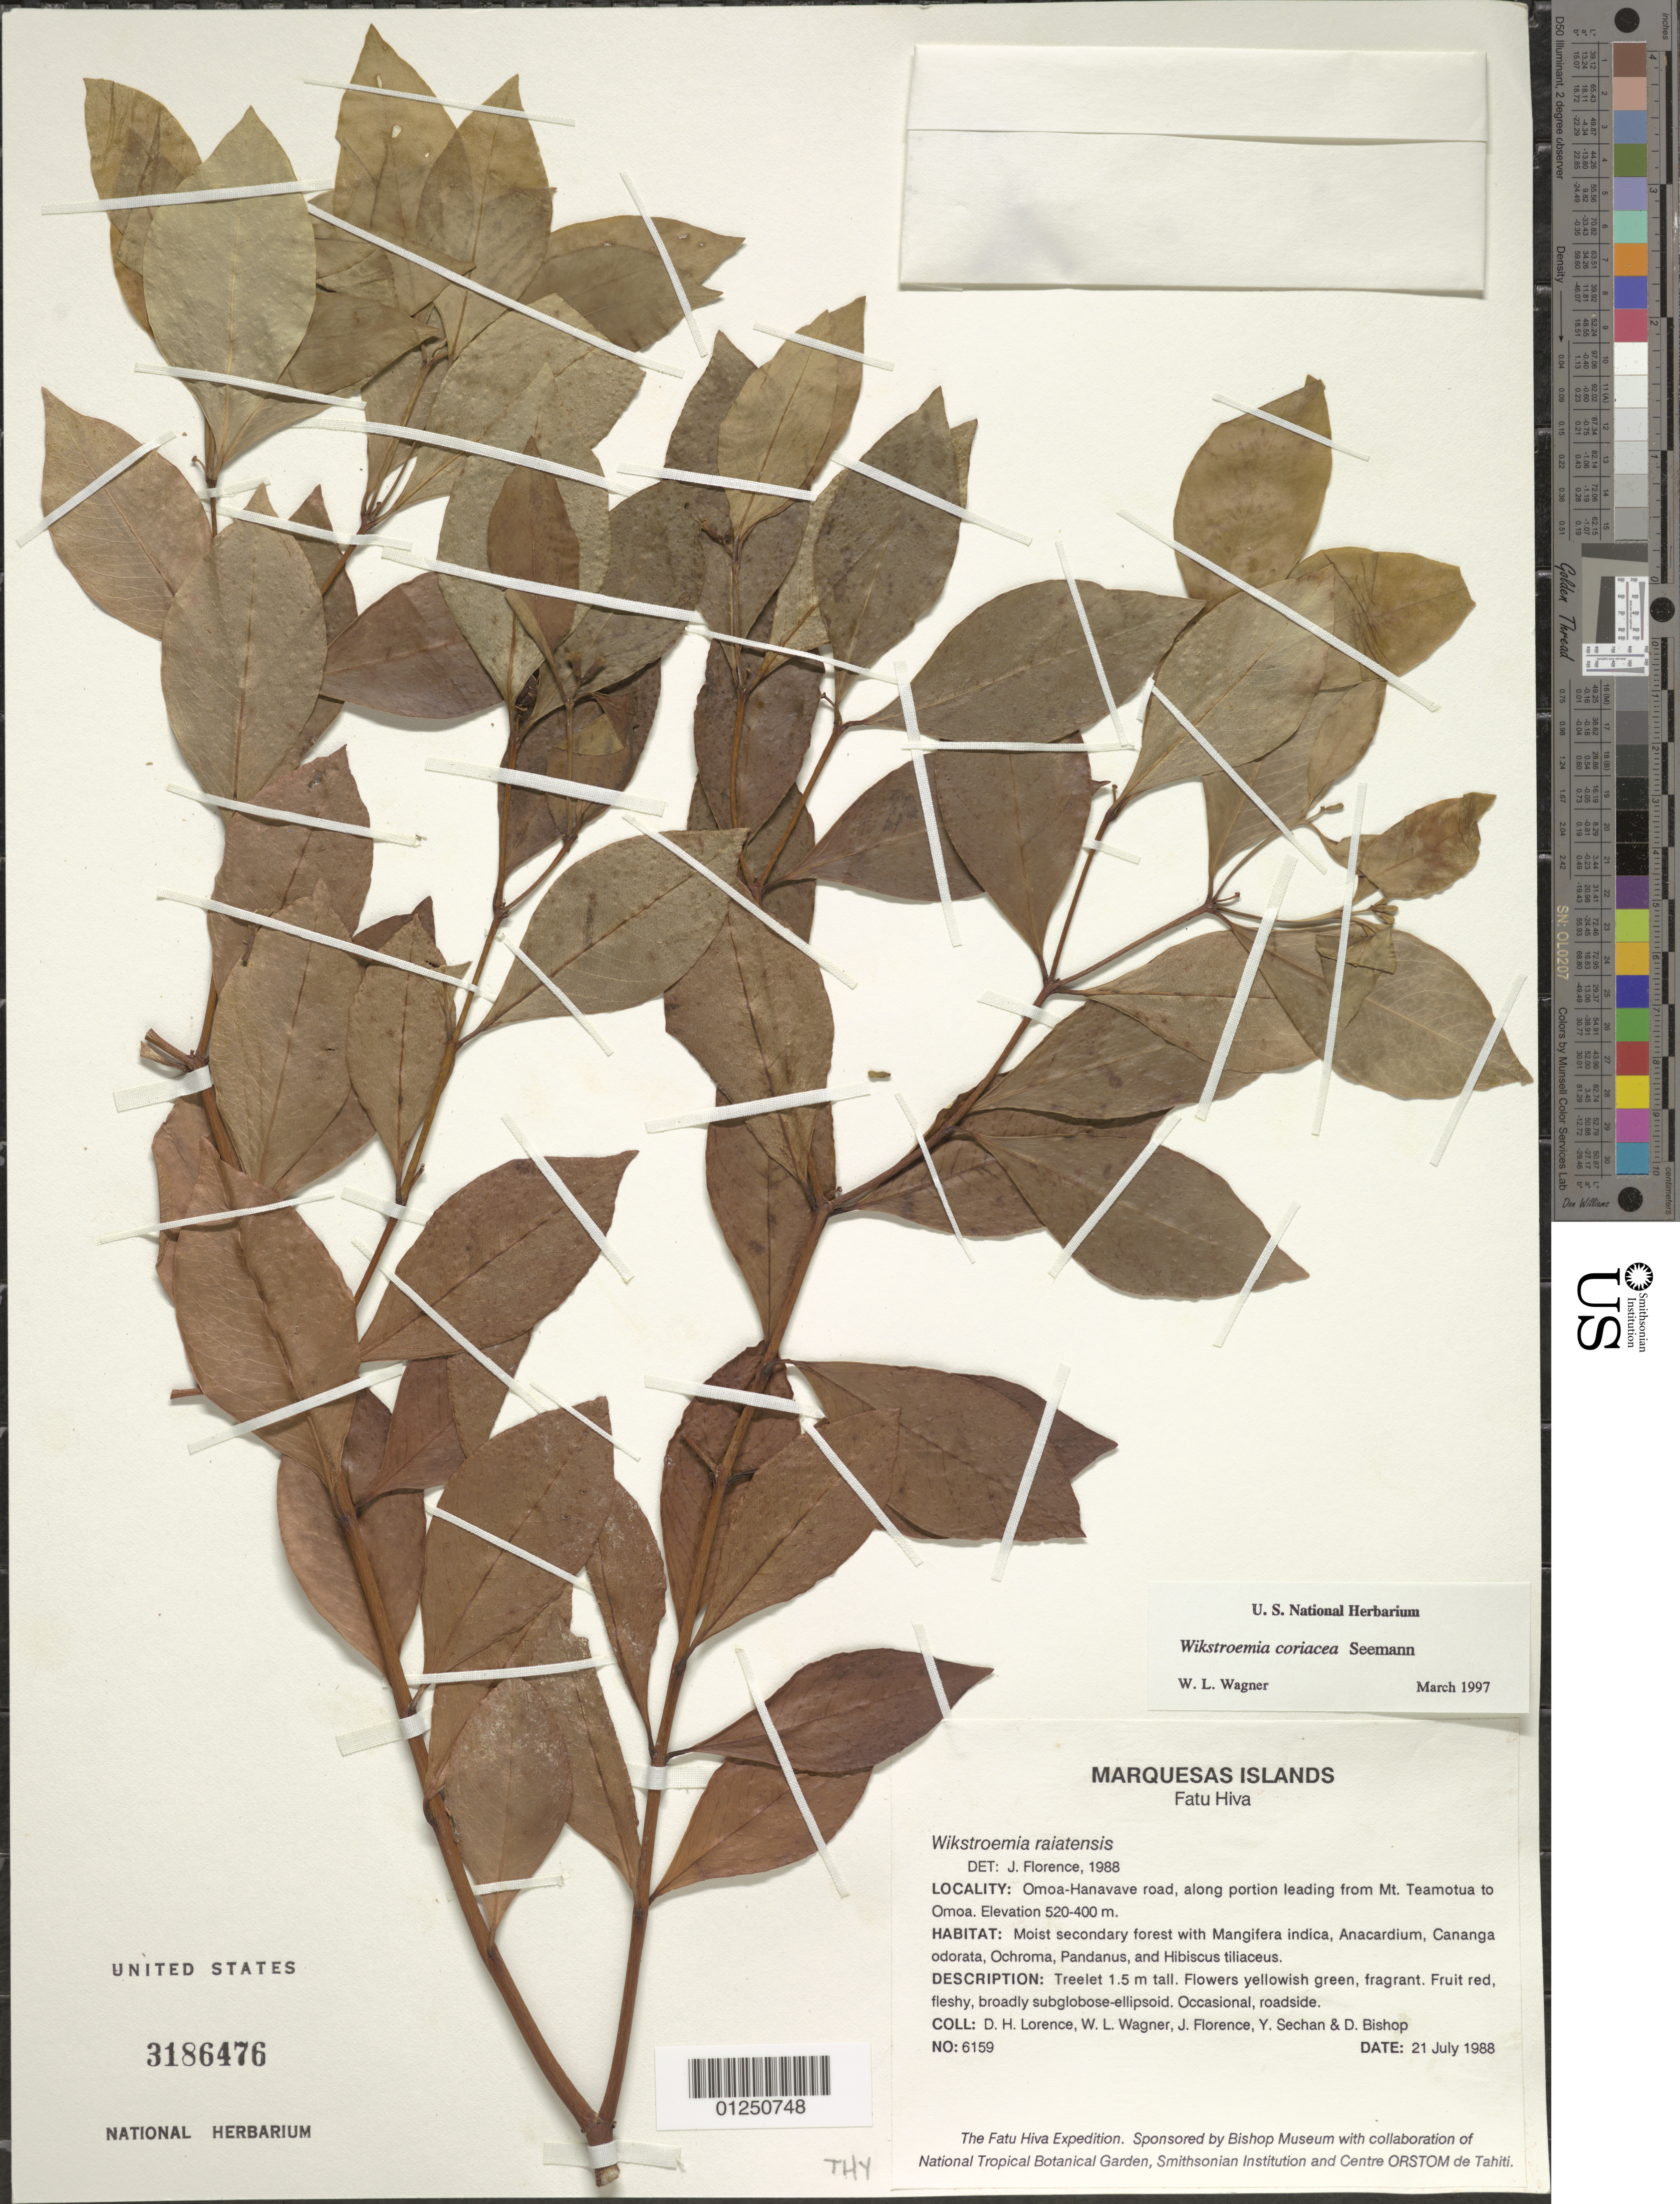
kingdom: Plantae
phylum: Tracheophyta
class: Magnoliopsida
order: Malvales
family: Thymelaeaceae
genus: Wikstroemia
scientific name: Wikstroemia coriacea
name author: Seem.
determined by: Wagner, W. L.; Lorence, David H.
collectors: D. Lorence, W. L. Wagner, J. Florence, Y. Sechan & D. Bishop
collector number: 6159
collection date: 1988-07-21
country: French Polynesia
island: Fatu Hiva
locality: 'Omo'a-Hanavave road, along portion leading from Mt. Teamotua to 'Omo'a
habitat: Moist secondary forest. Occasional on roadside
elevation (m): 400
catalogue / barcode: US 3186476